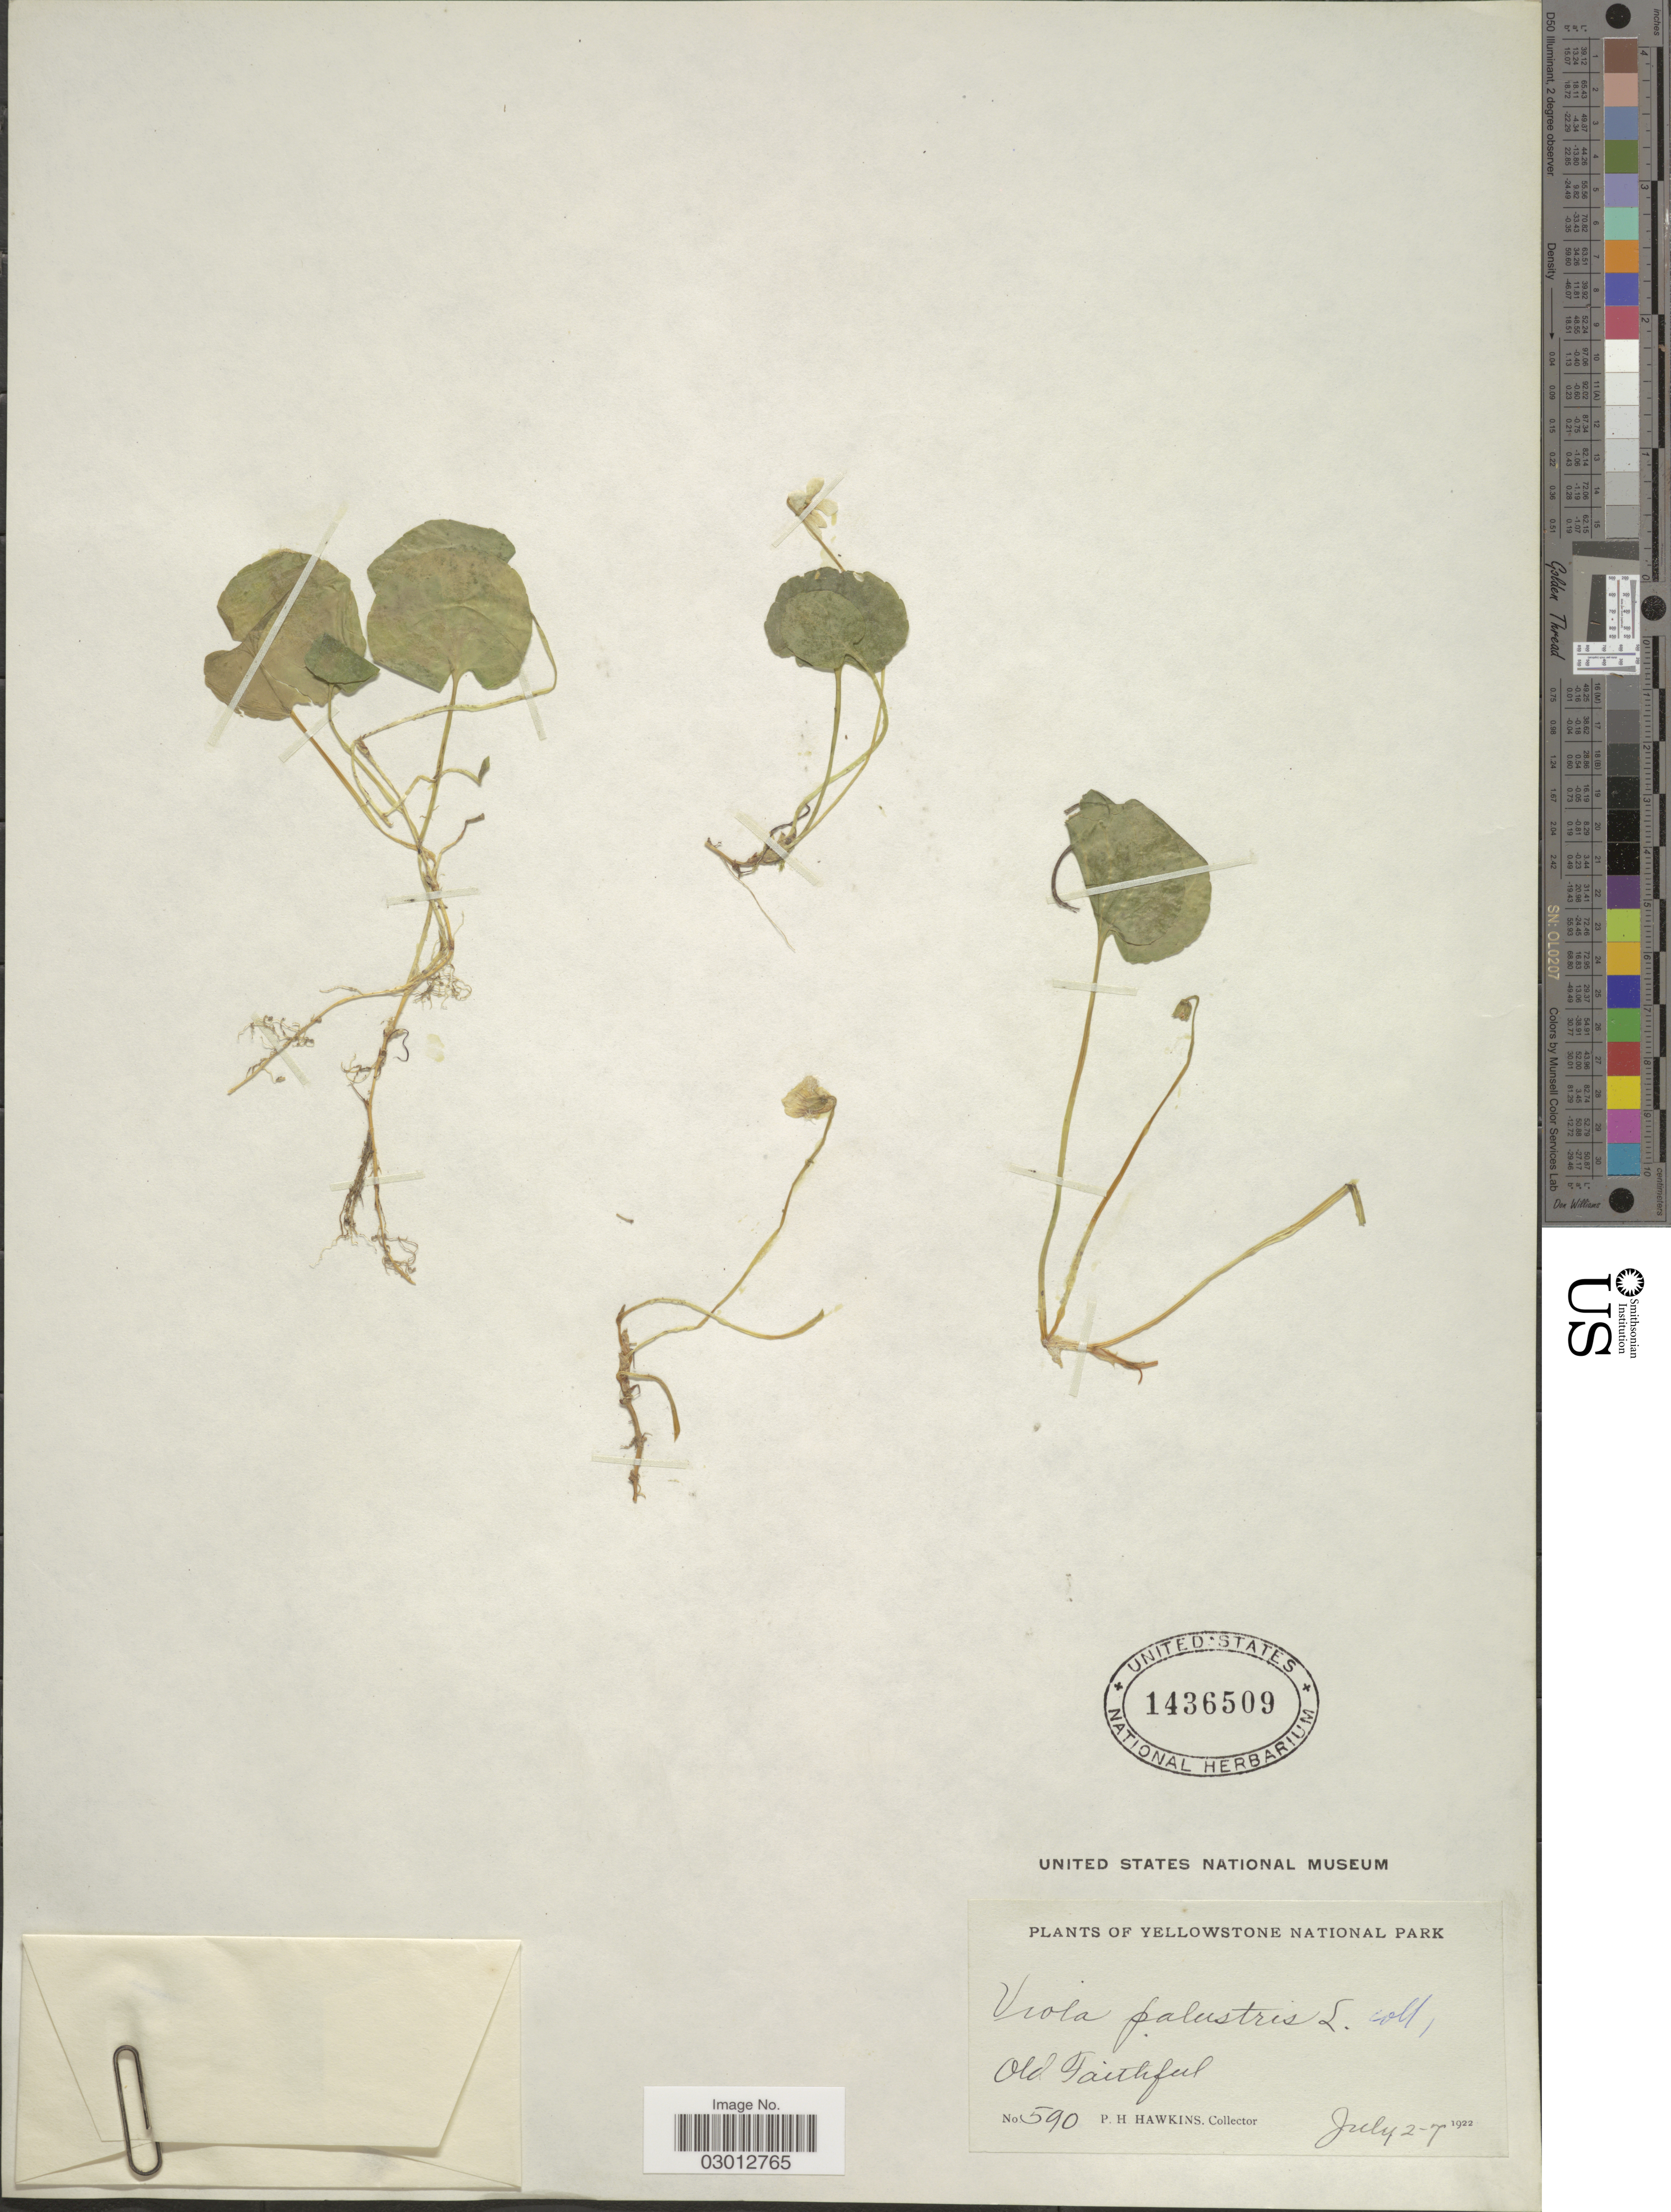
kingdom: Plantae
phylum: Tracheophyta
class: Magnoliopsida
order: Malpighiales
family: Violaceae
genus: Viola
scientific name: Viola palustris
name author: L.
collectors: P. Hawkins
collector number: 590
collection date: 1922-07-02/1922-07-07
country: United States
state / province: Wyoming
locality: Yellowstone National Park. Old Faithful.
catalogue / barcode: US 1436509